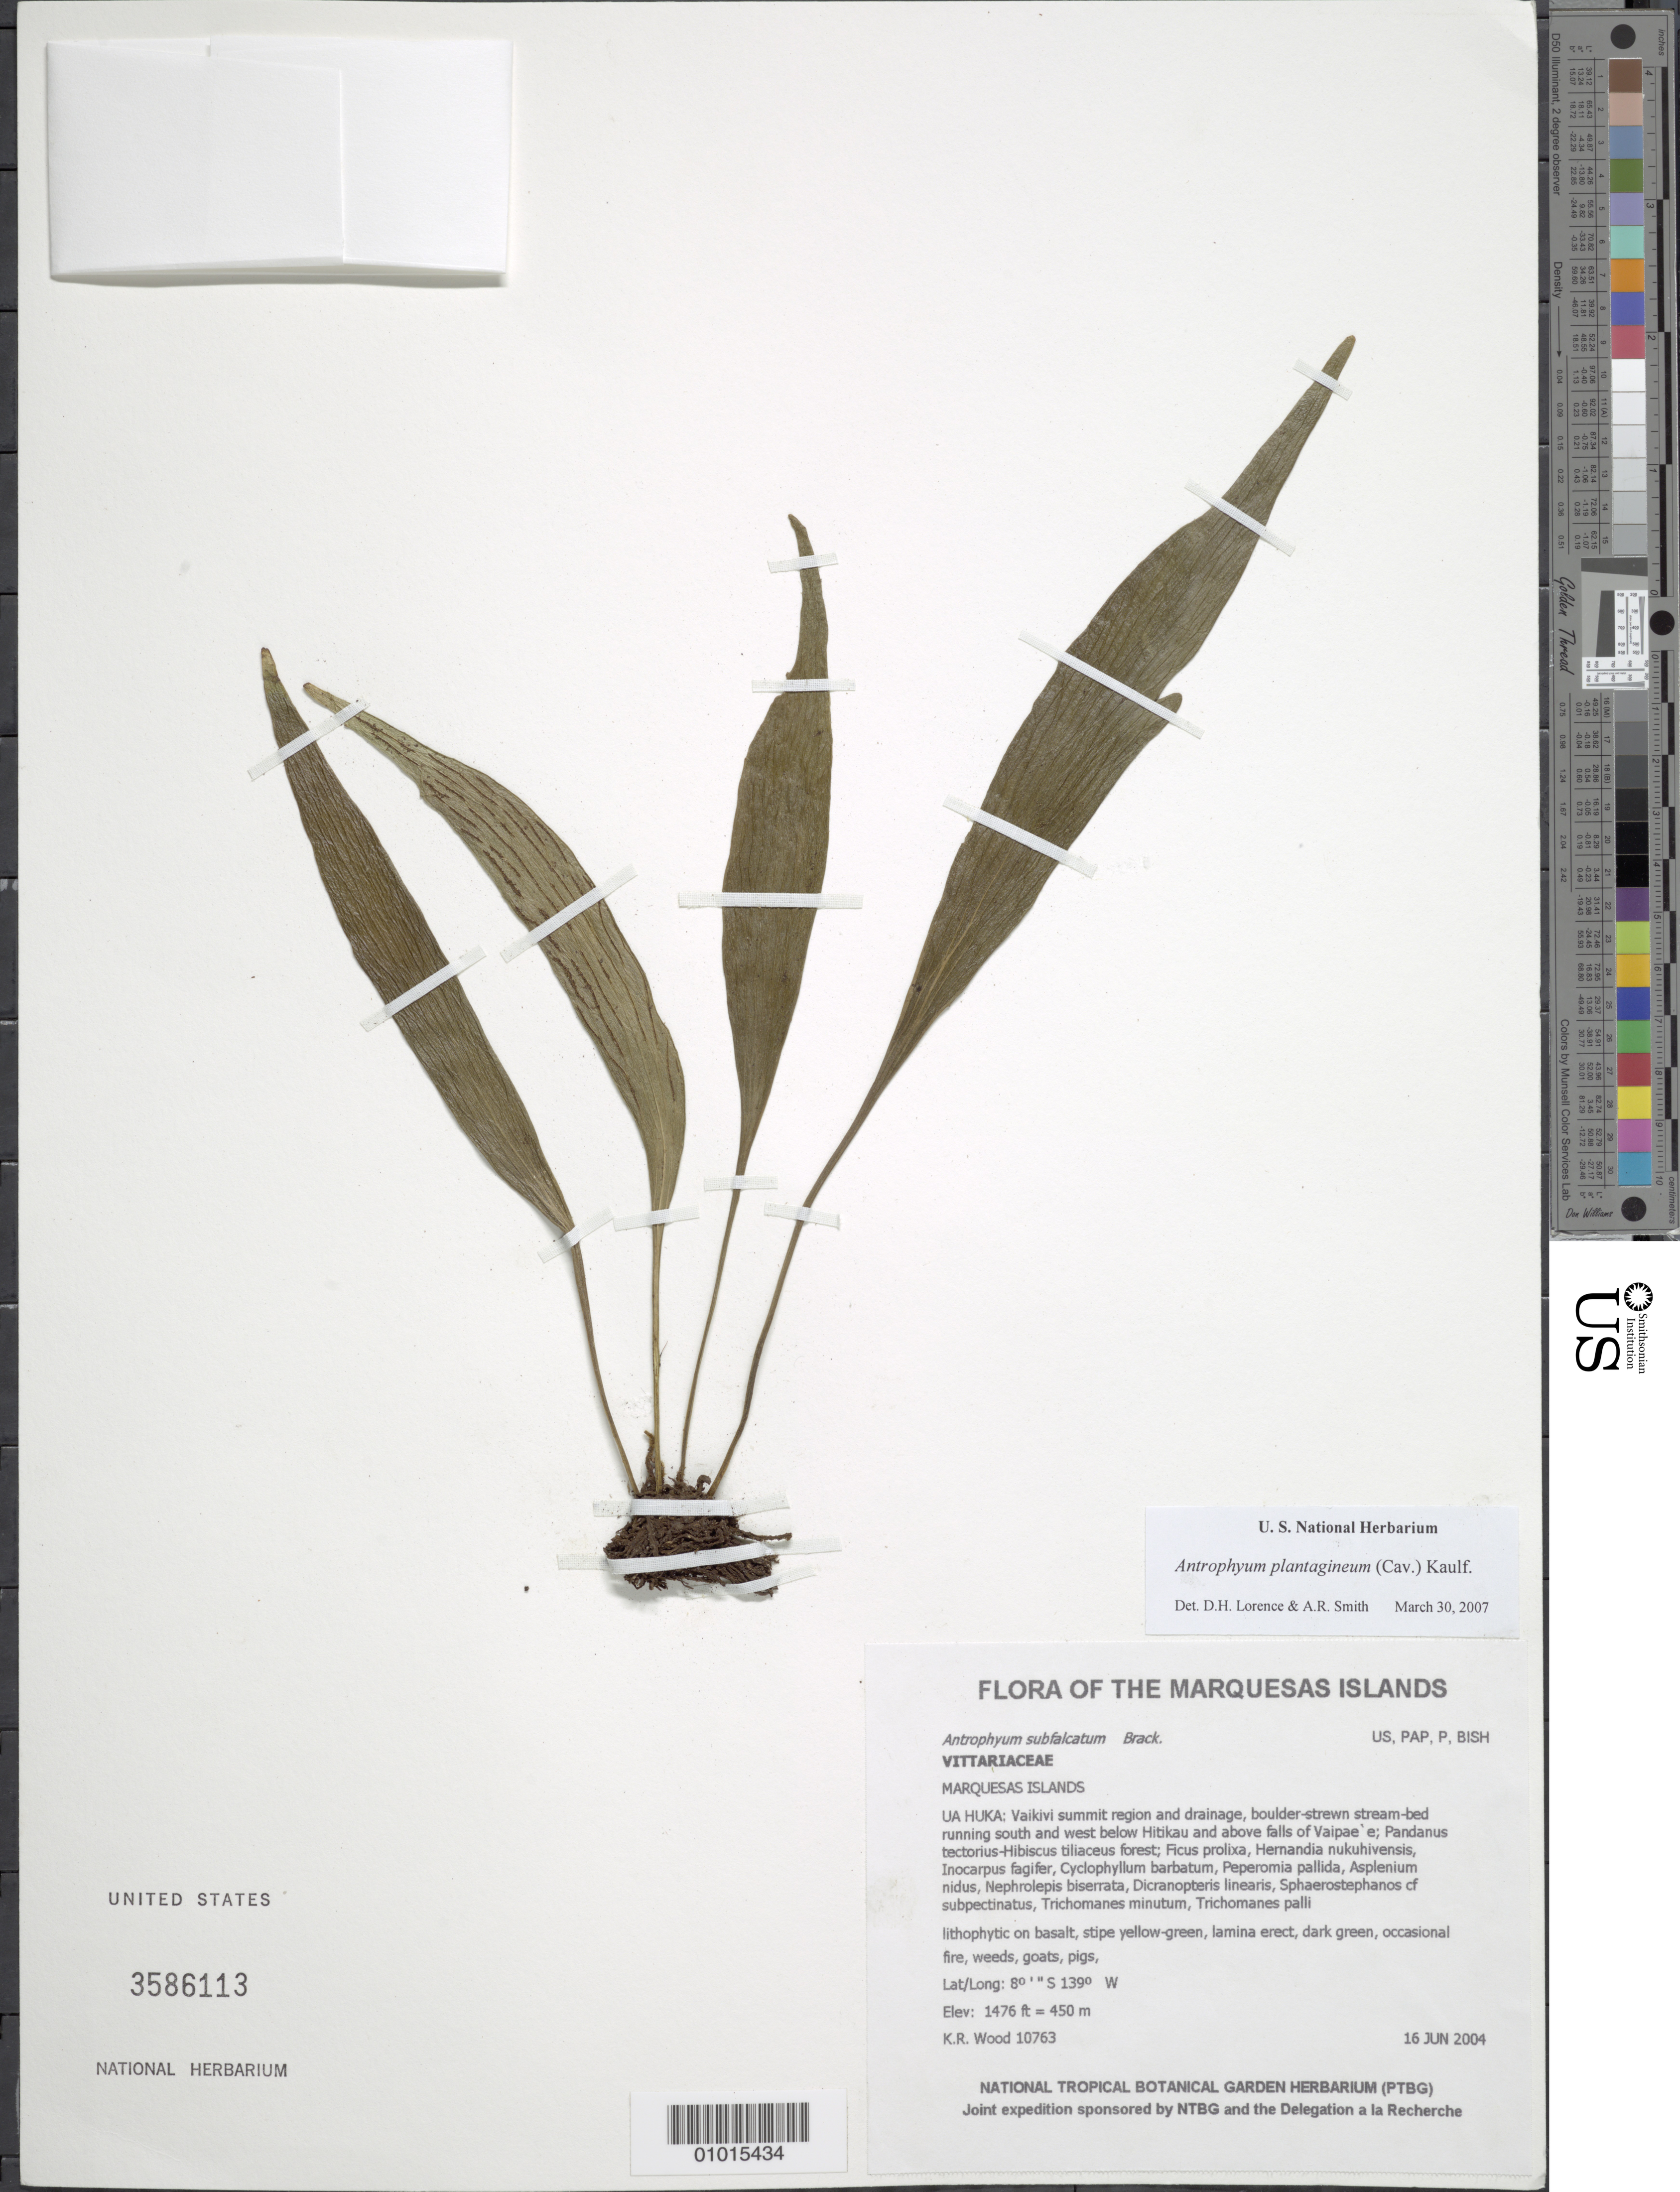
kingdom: Plantae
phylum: Tracheophyta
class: Polypodiopsida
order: Polypodiales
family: Pteridaceae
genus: Antrophyum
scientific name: Antrophyum plantagineum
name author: (Cav.) Kaulf.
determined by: Lorence, David H.; Smith, A. R.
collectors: K. R. Wood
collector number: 10763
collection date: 2004-06-16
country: French Polynesia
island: Ua Huka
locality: Vaikivi summit region and drainage, boulder-strewn stream-bed running south and west below Hitikau and above falls of Vaipae'e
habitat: Pandanus tectorius - Hibiscus tiliaceus forest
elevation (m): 450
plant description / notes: Fire, weeds, goats, pigs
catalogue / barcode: US 3586113